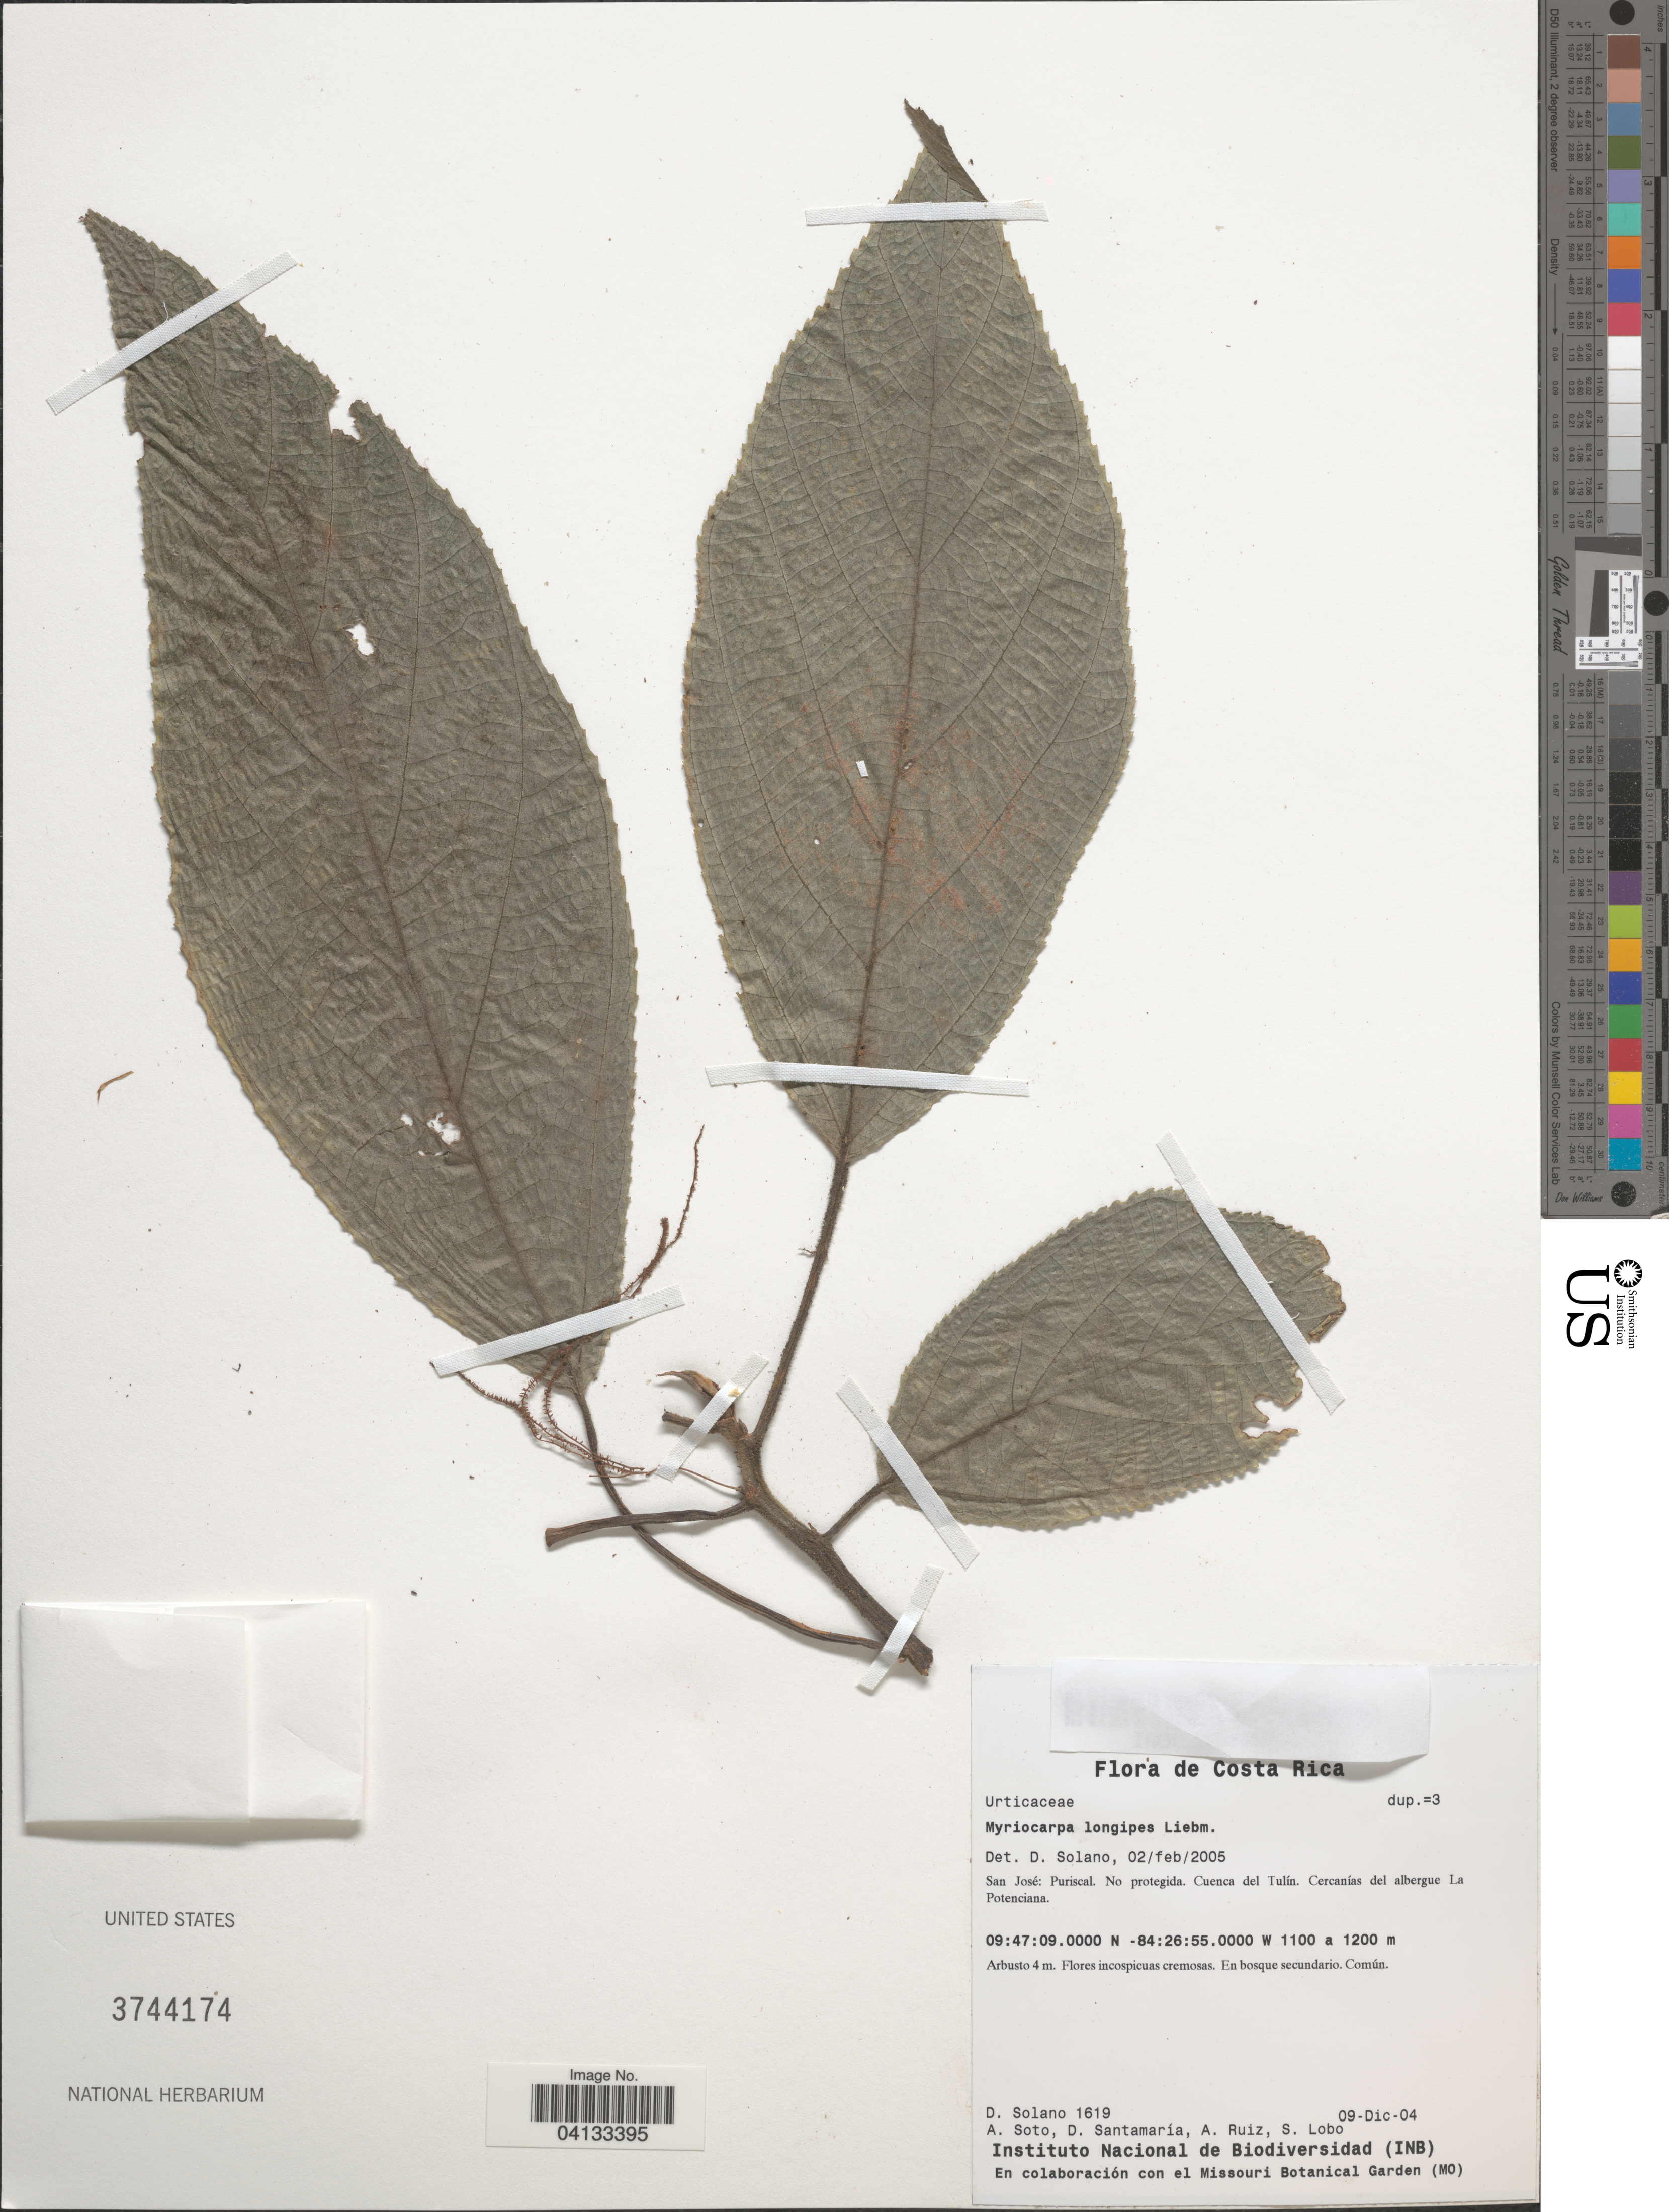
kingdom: Plantae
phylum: Tracheophyta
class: Magnoliopsida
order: Rosales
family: Urticaceae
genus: Myriocarpa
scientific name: Myriocarpa longipes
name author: Liebm.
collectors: D. Solano, A. Soto, D. Santamaria, A. Ruiz & S. Lobo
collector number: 1619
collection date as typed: Transcribed d/m/y: 9/12/4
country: Costa Rica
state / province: San José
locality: Puriscal. No protegida. Cuenca del Tulín. Cercanías del albergue La Potenciana.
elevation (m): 1100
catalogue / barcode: US 3744174